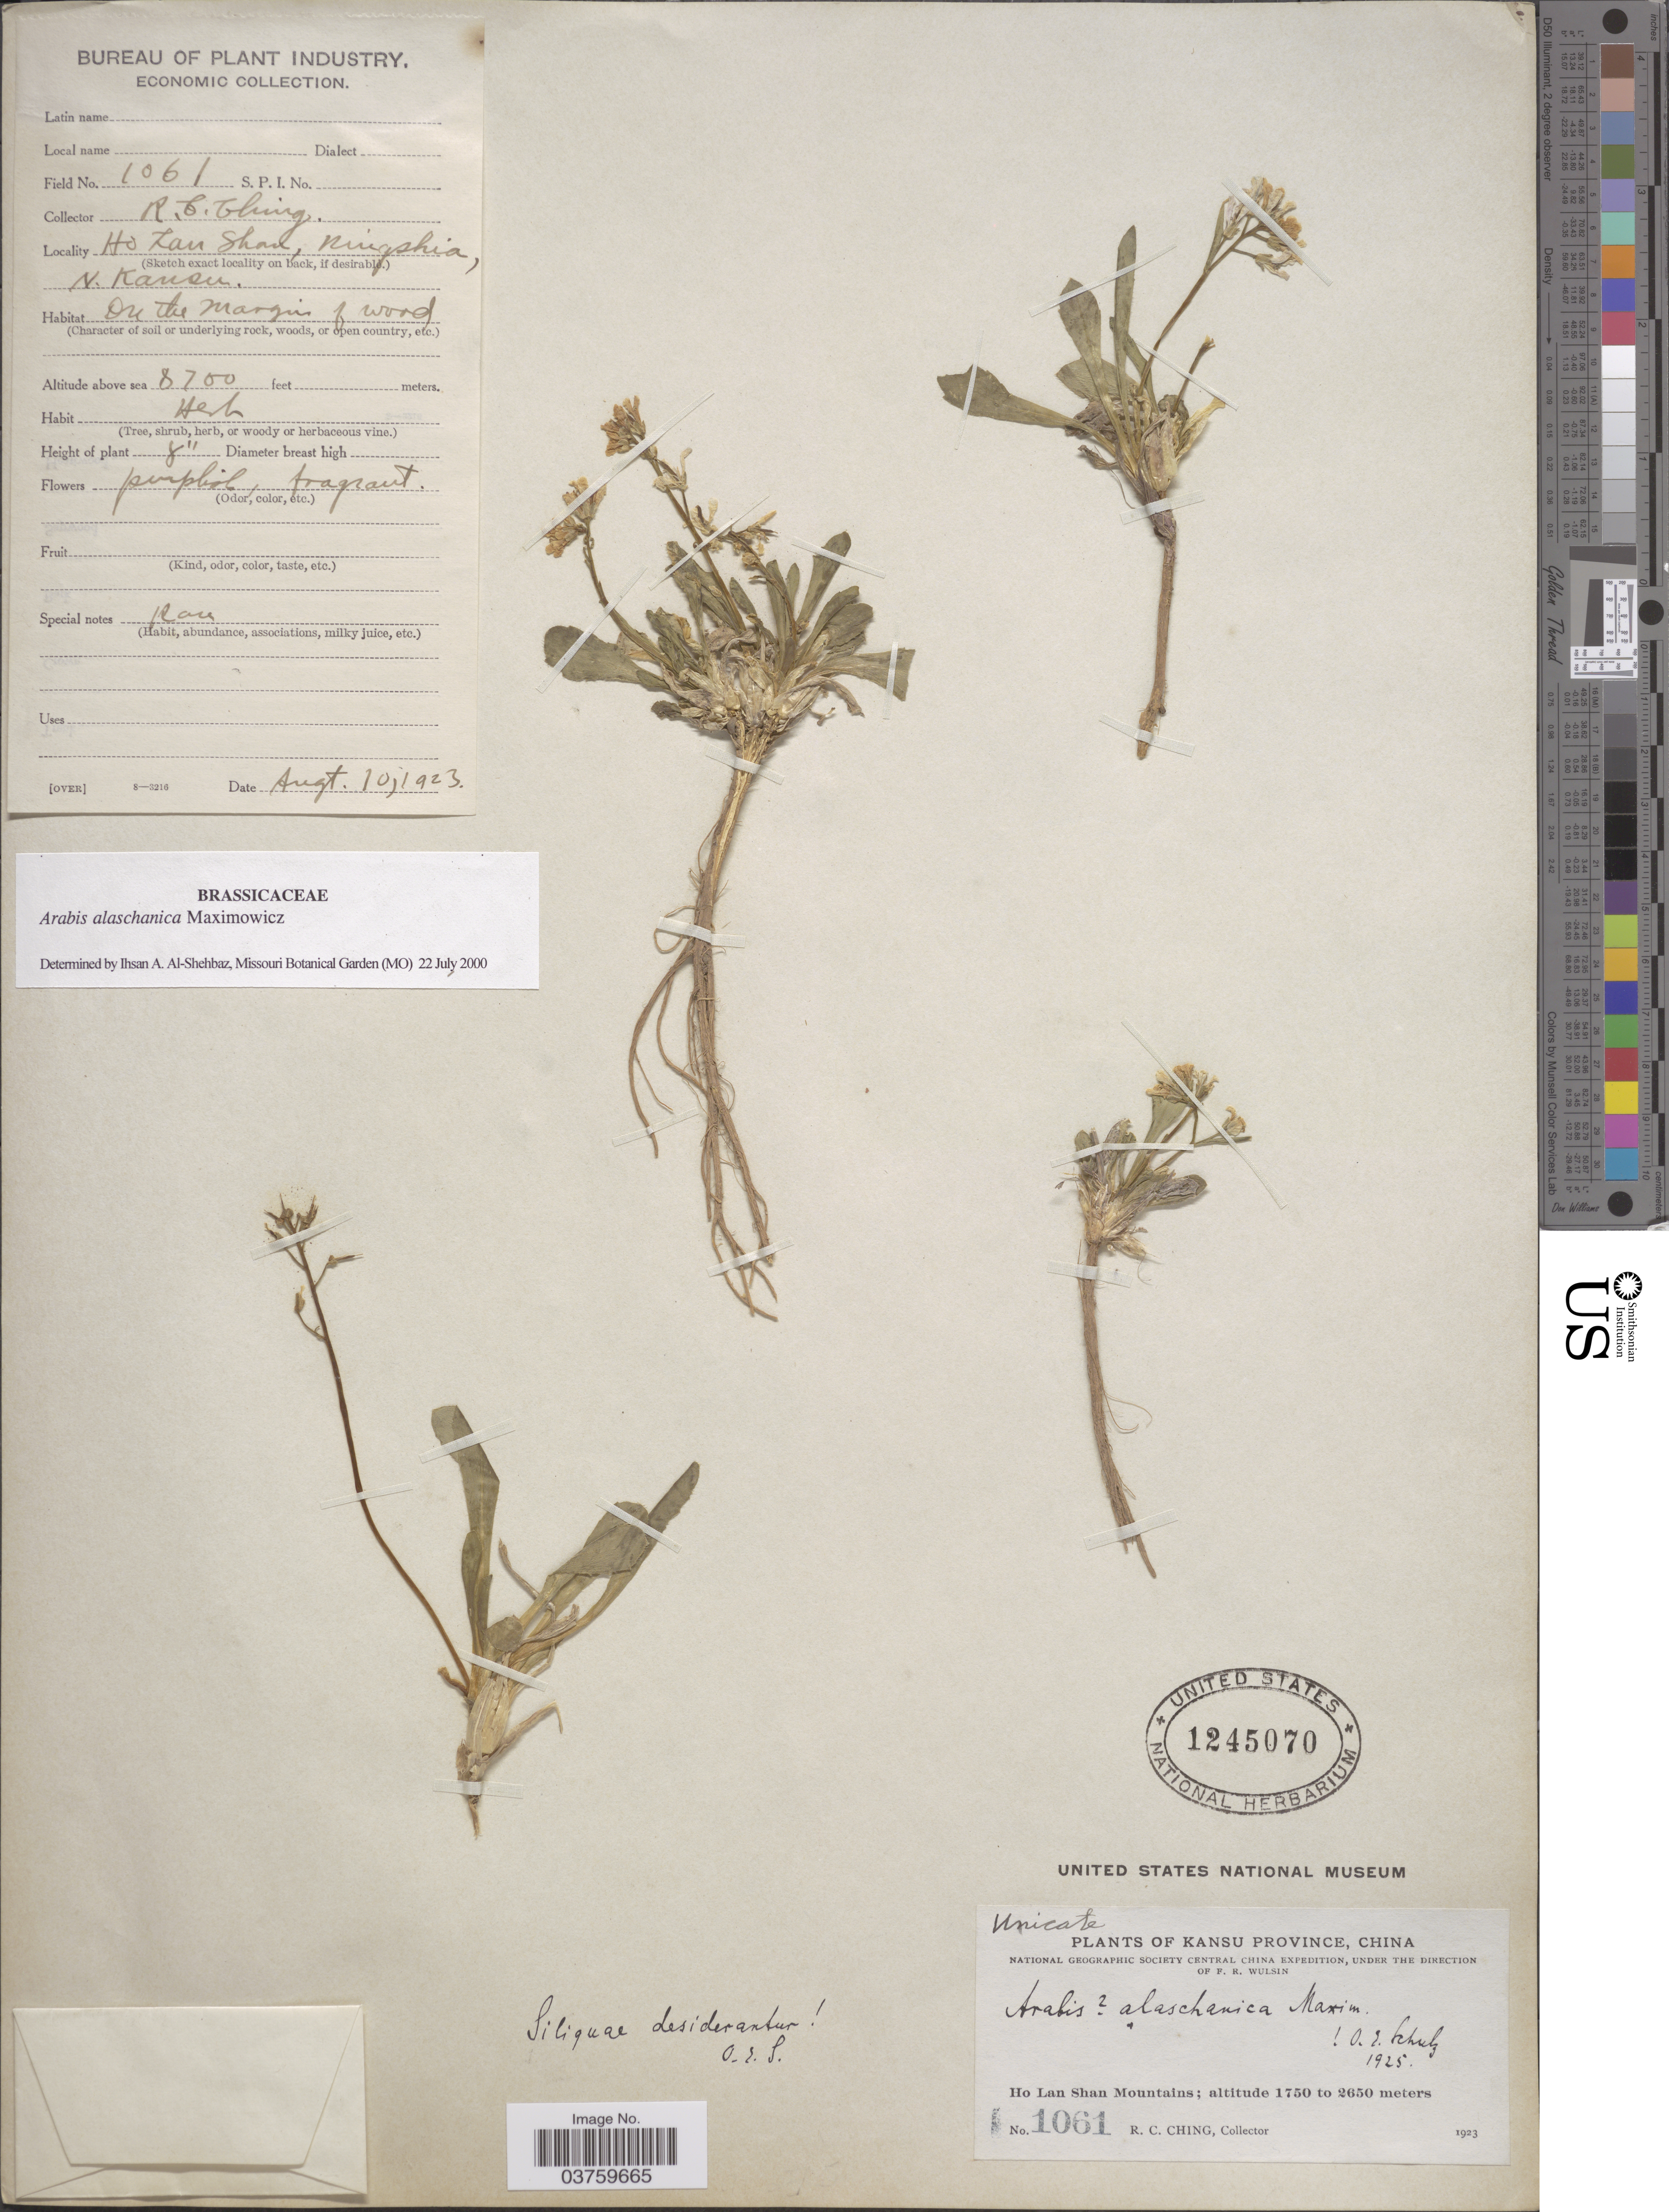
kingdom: Plantae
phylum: Tracheophyta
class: Magnoliopsida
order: Brassicales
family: Brassicaceae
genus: Arabis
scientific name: Arabis alaschanica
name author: Maxim.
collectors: R. C. Ching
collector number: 1061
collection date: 1923-08-10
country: China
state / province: Gansu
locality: Kansu Province. Ho Lan Shan Mountains. Ningshia, N. Kansu.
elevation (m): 2652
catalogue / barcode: US 1245070